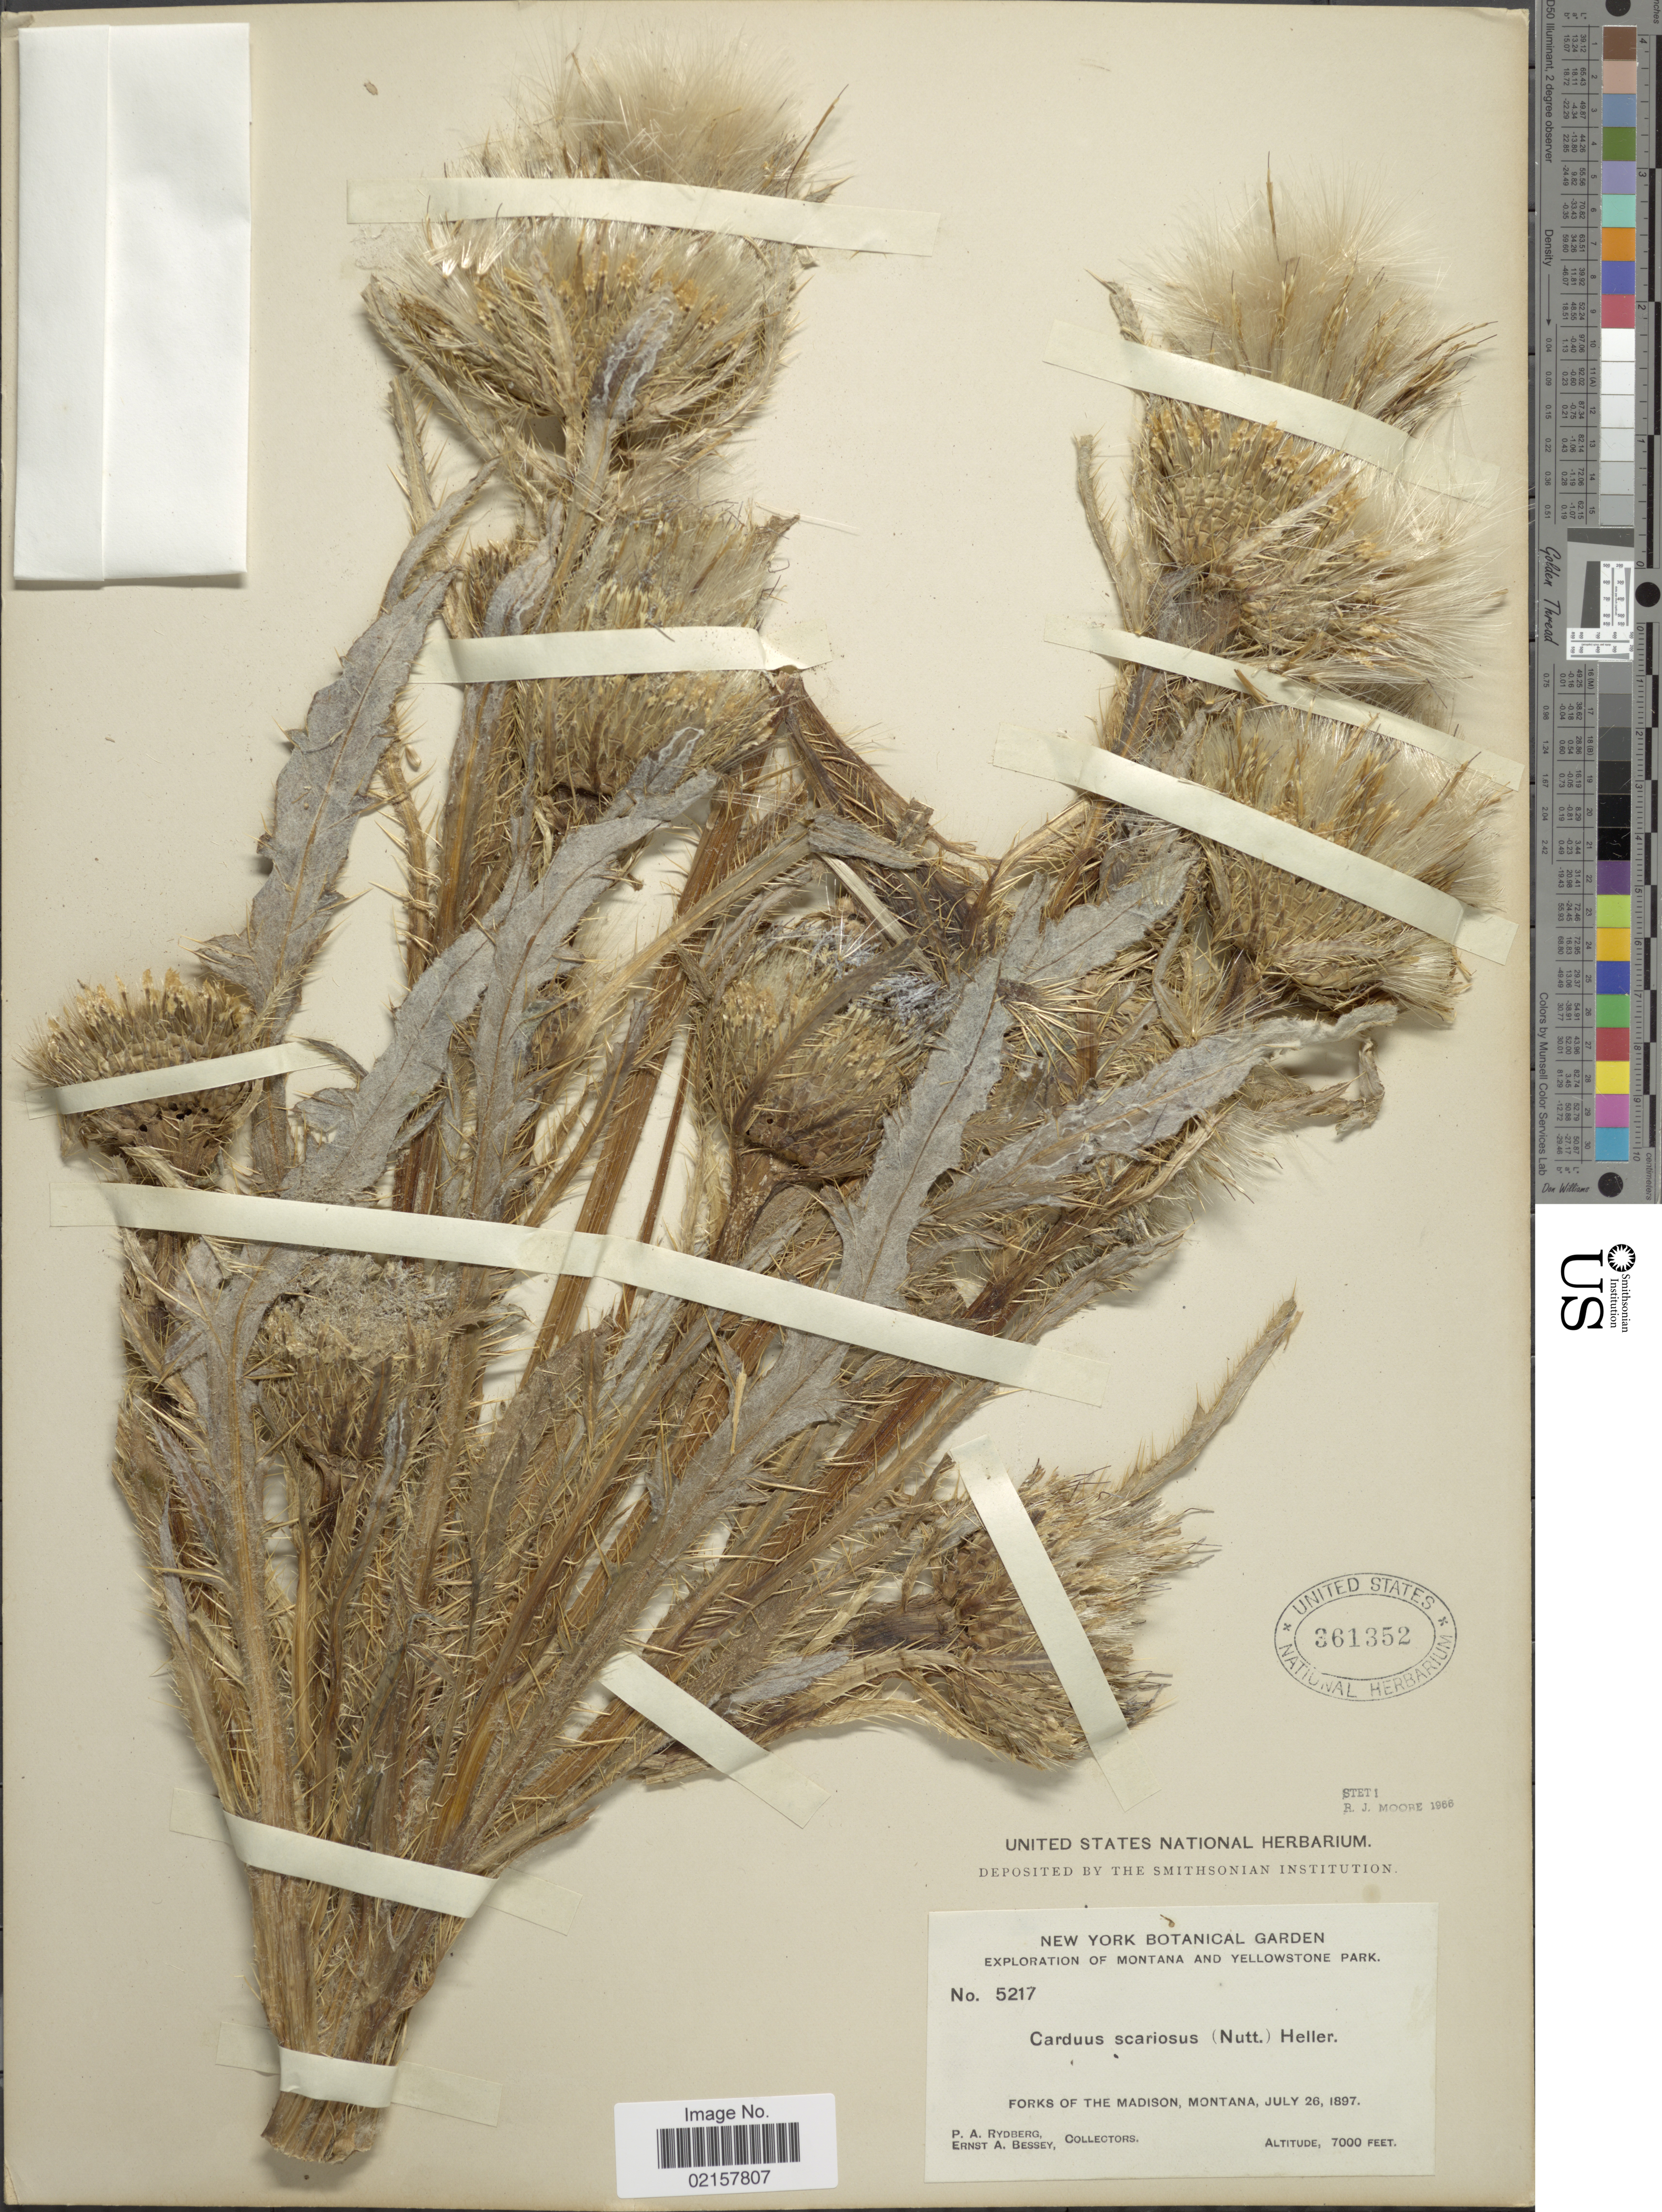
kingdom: Plantae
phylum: Tracheophyta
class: Magnoliopsida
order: Asterales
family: Asteraceae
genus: Cirsium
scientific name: Cirsium scariosum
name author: Nutt.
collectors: P. A. Rydberg & E. A. Bessey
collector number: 5217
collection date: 1897-07-26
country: United States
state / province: Montana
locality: Forks of the Madison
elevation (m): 2134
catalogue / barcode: US 361352